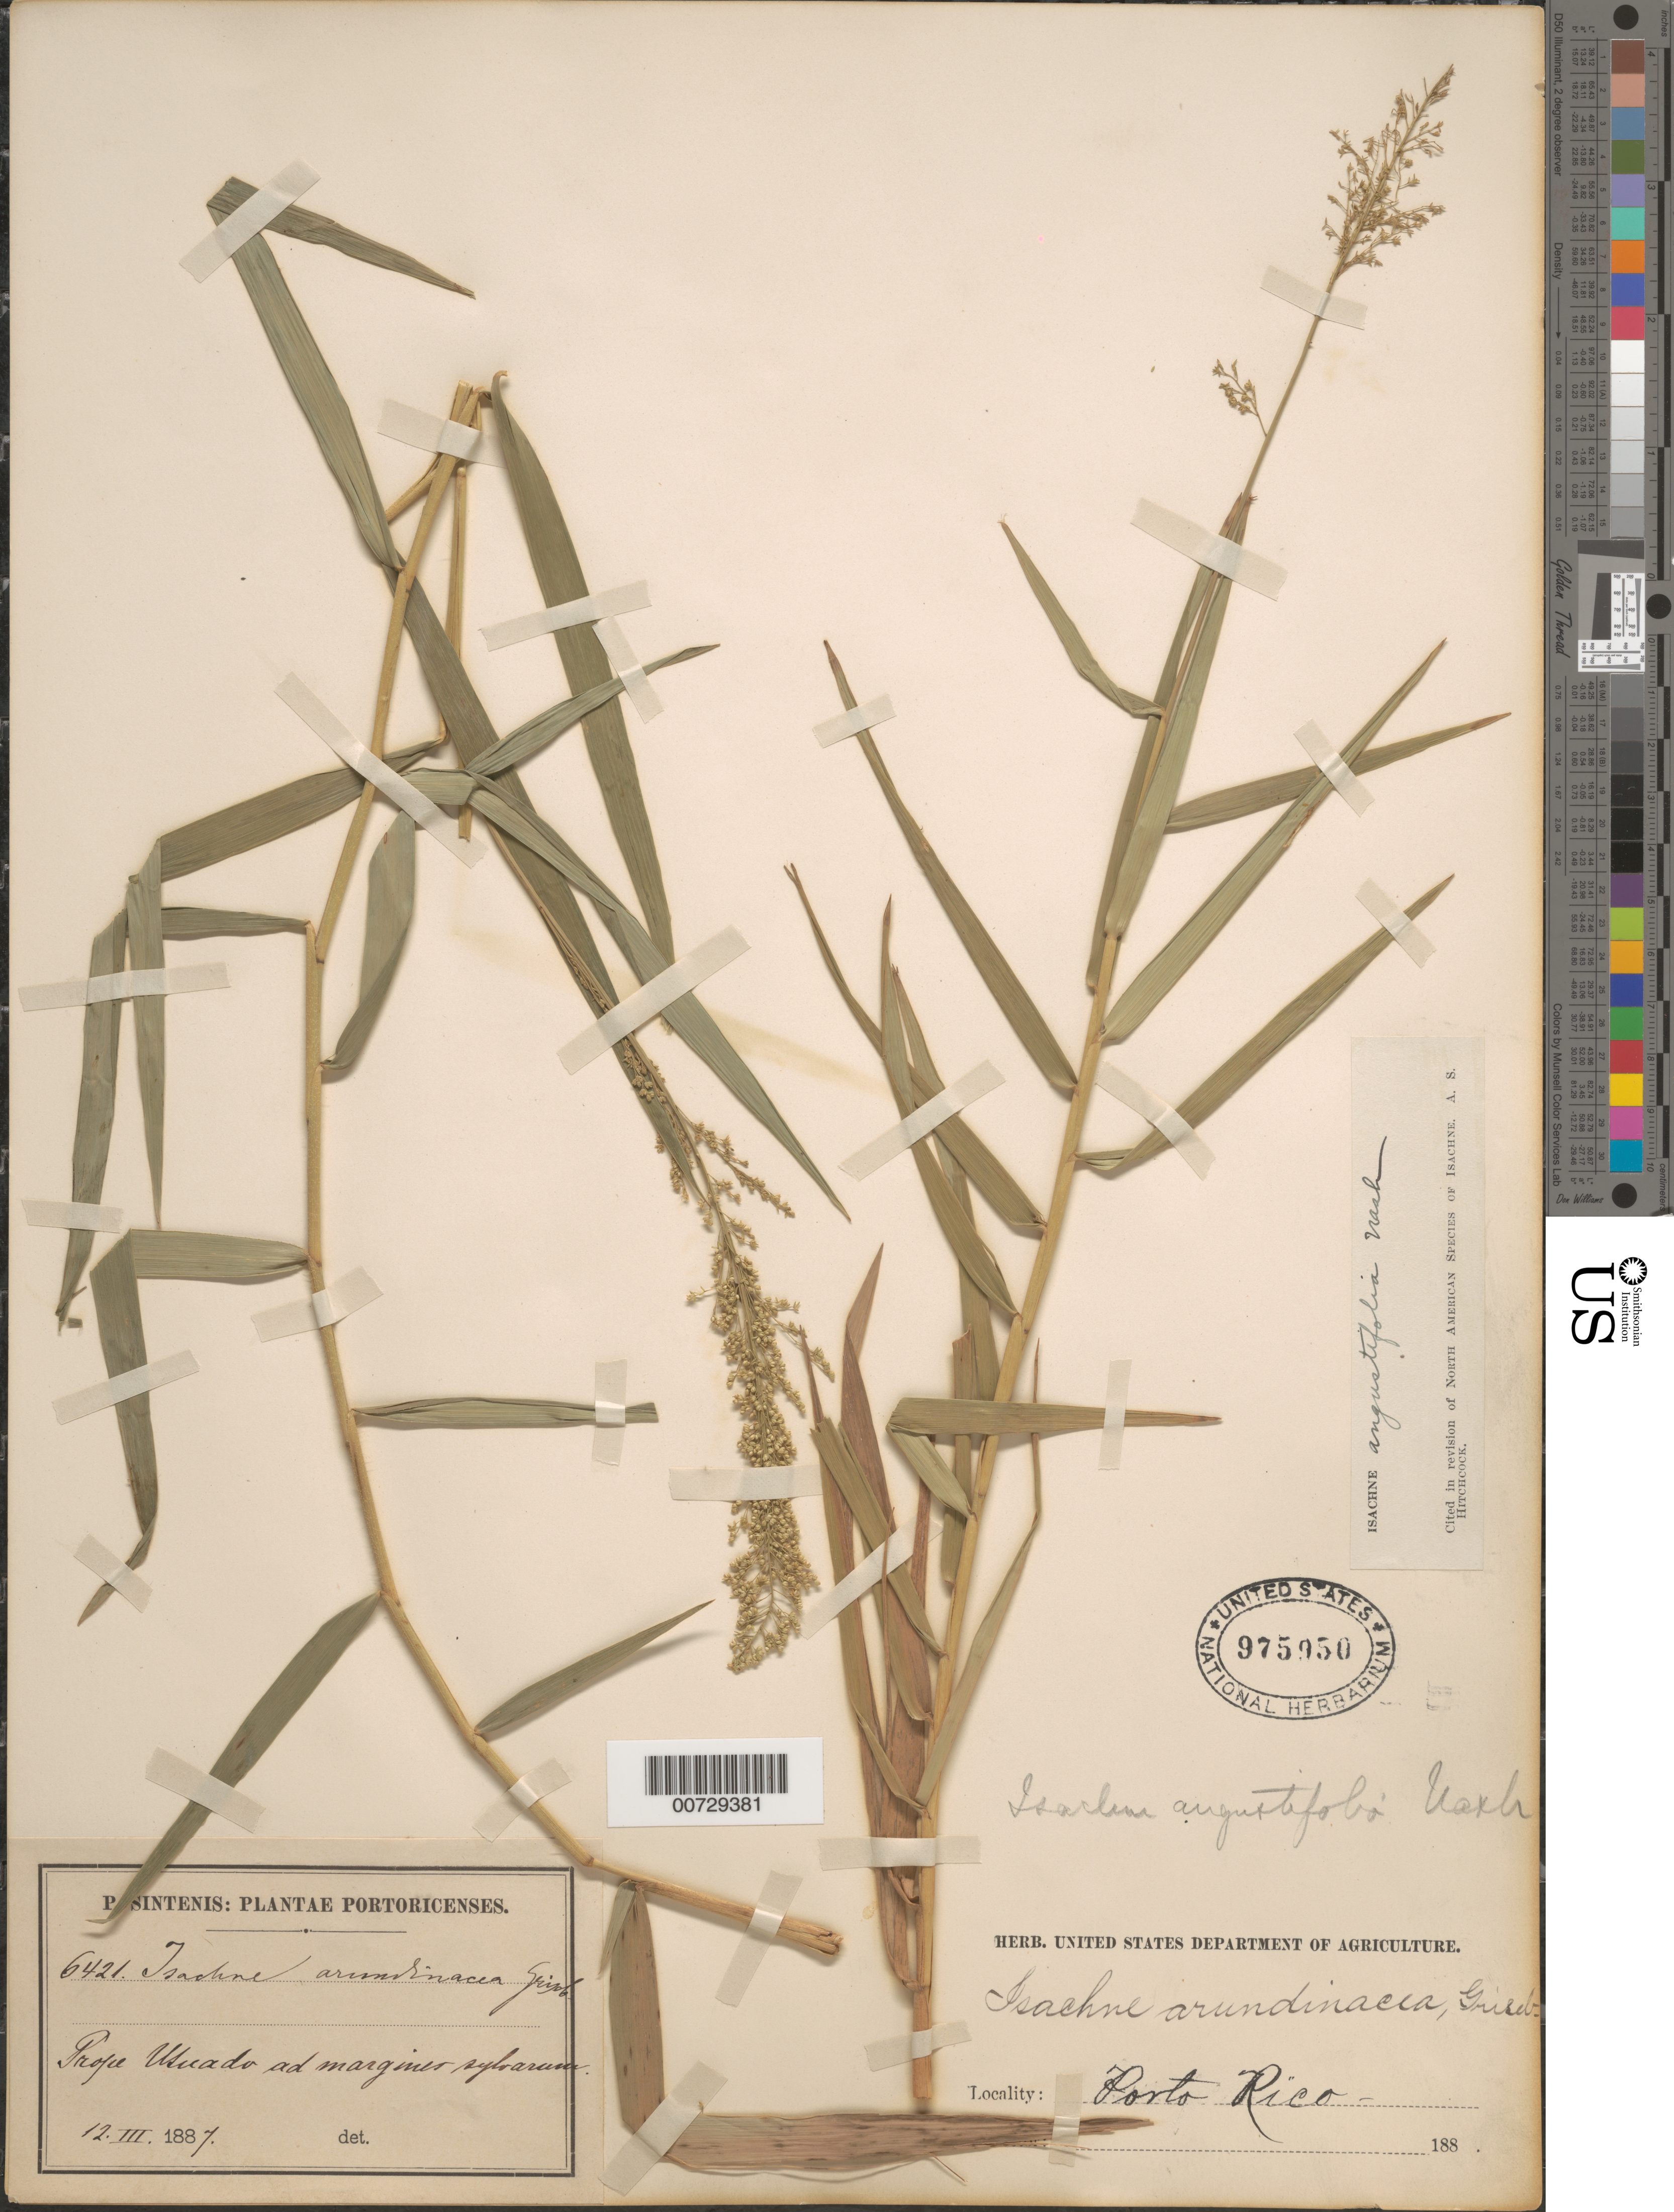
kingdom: Plantae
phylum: Tracheophyta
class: Liliopsida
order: Poales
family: Poaceae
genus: Isachne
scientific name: Isachne angustifolia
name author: Nash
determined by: Hitchcock, Albert S.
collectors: P. Sintenis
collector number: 6421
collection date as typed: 12 Mar 1887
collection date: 1887-03-12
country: Puerto Rico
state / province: Utuado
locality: Prope Utuado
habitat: Ad margines sylvarum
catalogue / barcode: US 975950